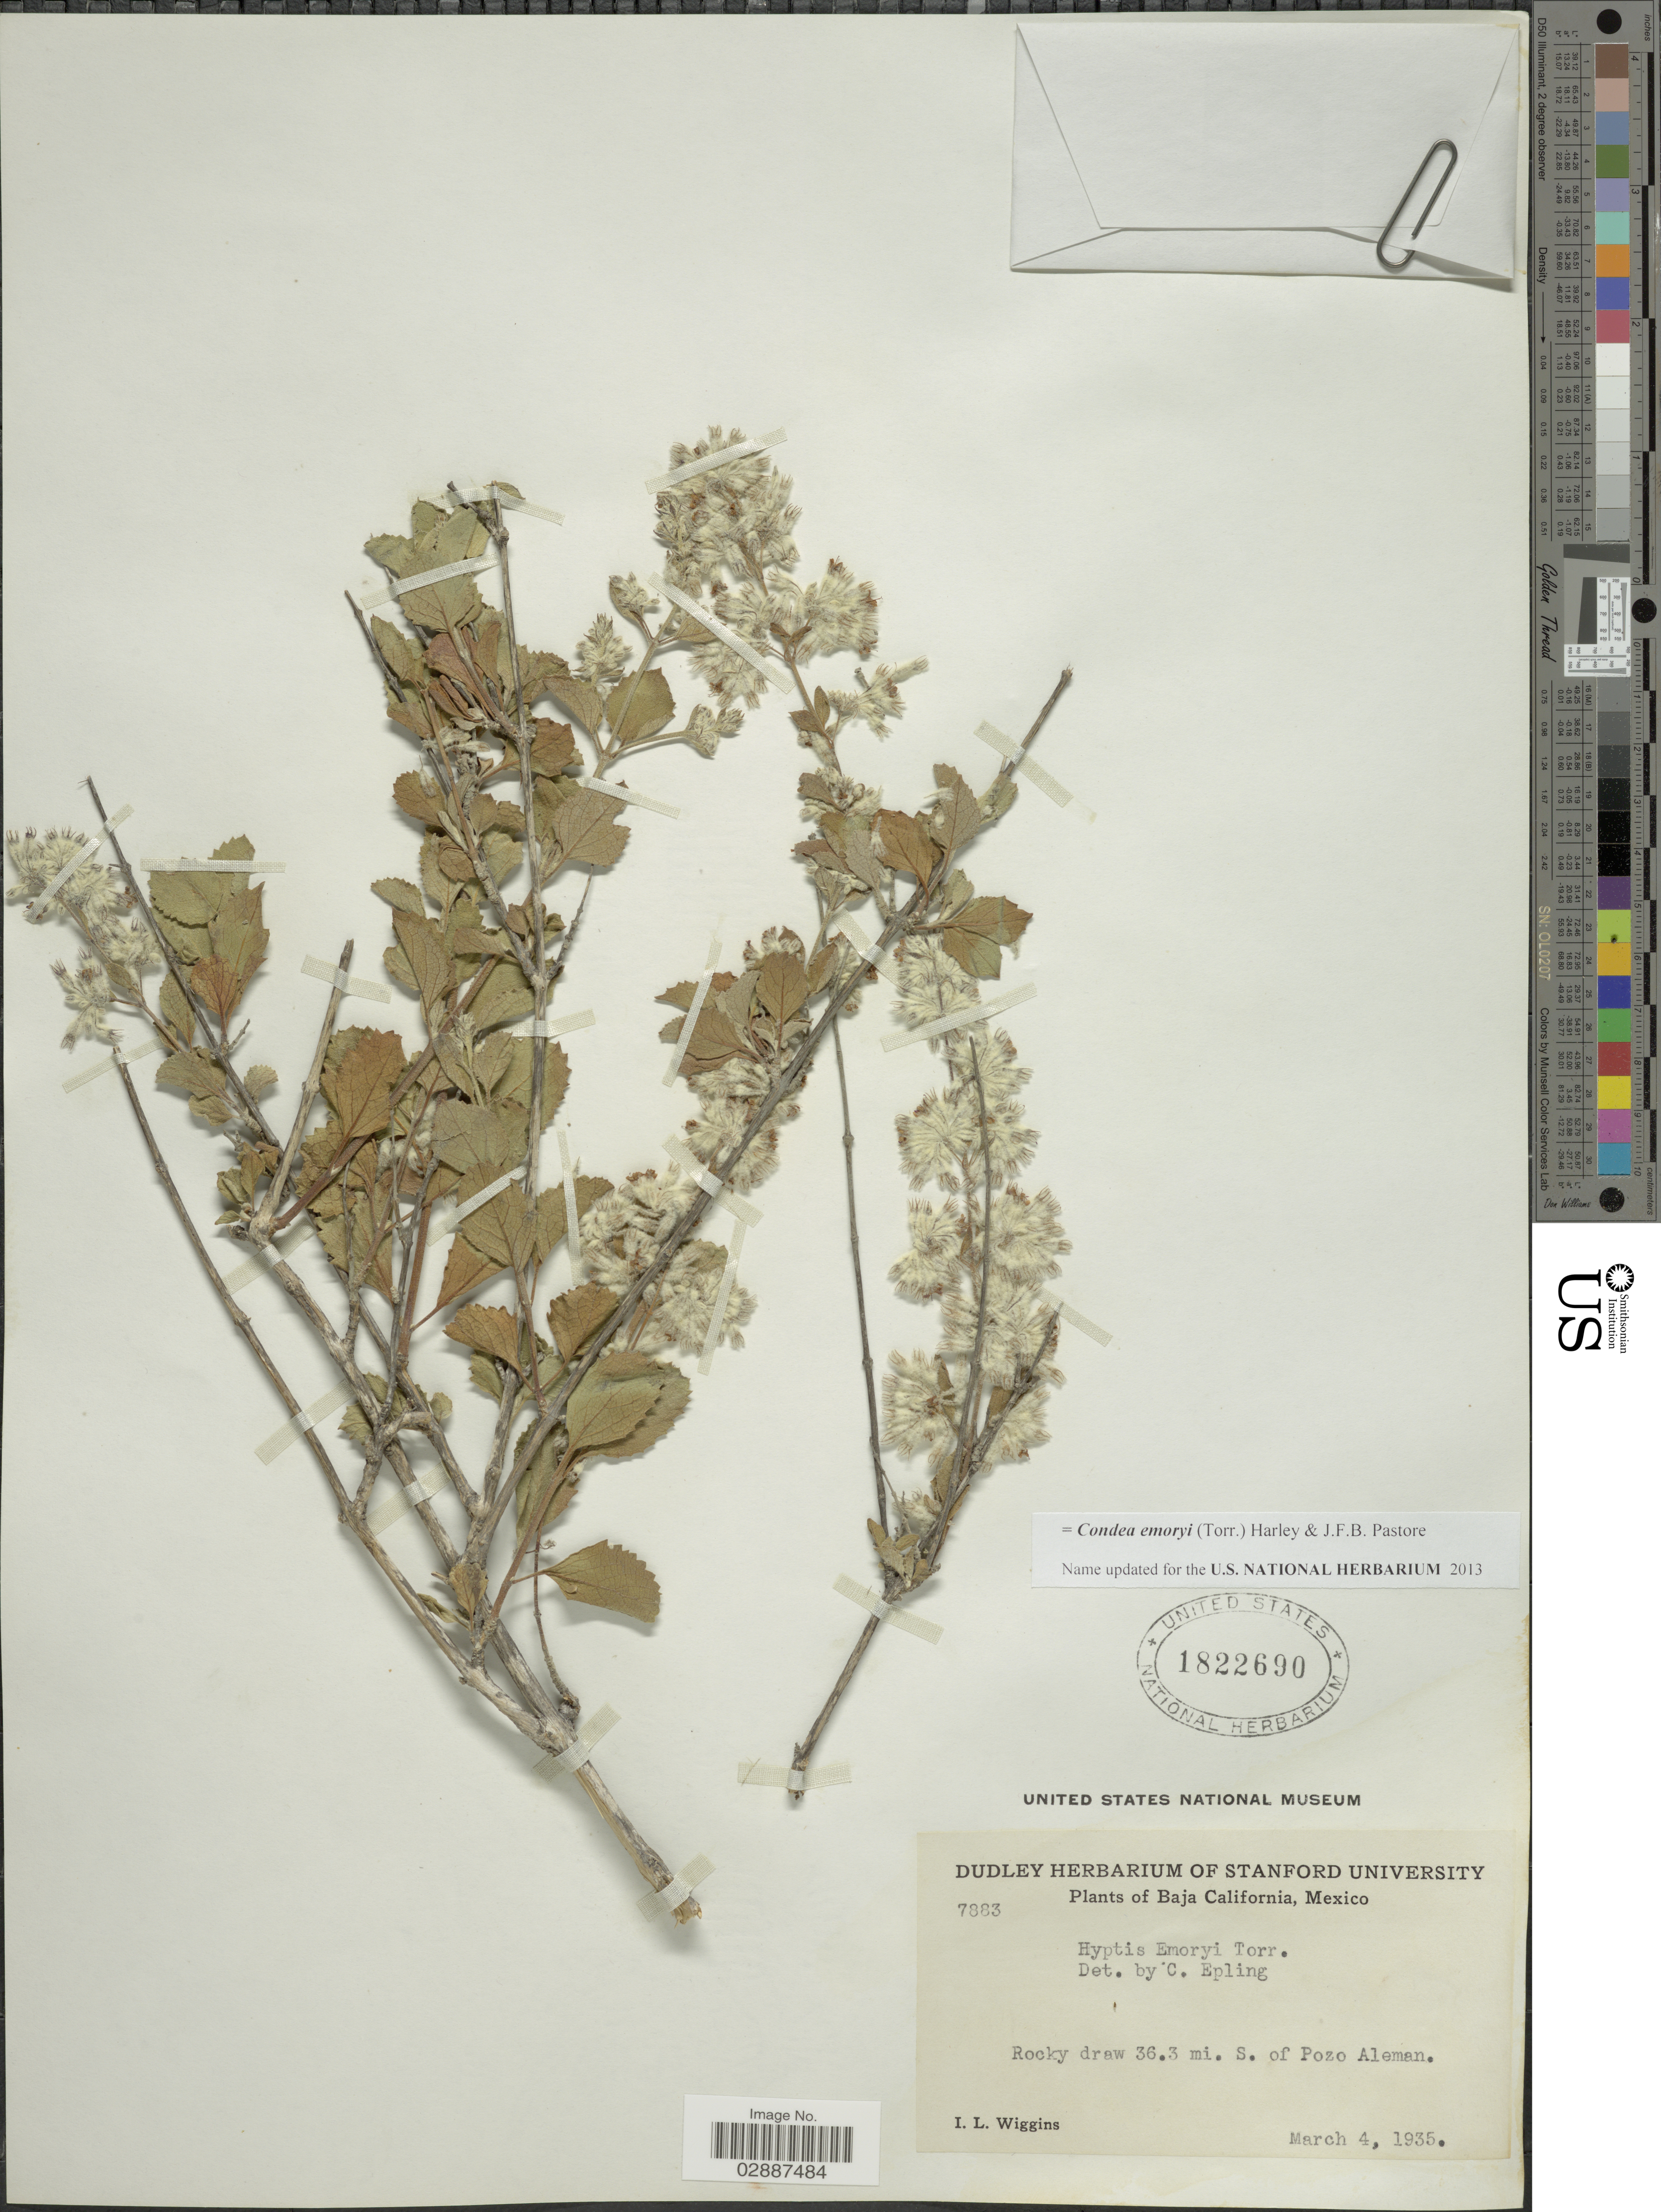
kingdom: Plantae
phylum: Tracheophyta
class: Magnoliopsida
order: Lamiales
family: Lamiaceae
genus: Condea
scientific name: Condea emoryi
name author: (Torr.) Harley & J.F.B. Pastore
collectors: I. L. Wiggins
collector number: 7883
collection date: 1935-03-04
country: Mexico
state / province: Baja California Norte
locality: Rocky draw 36.3 mi. S. of Pozo Aleman.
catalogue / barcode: US 1822690